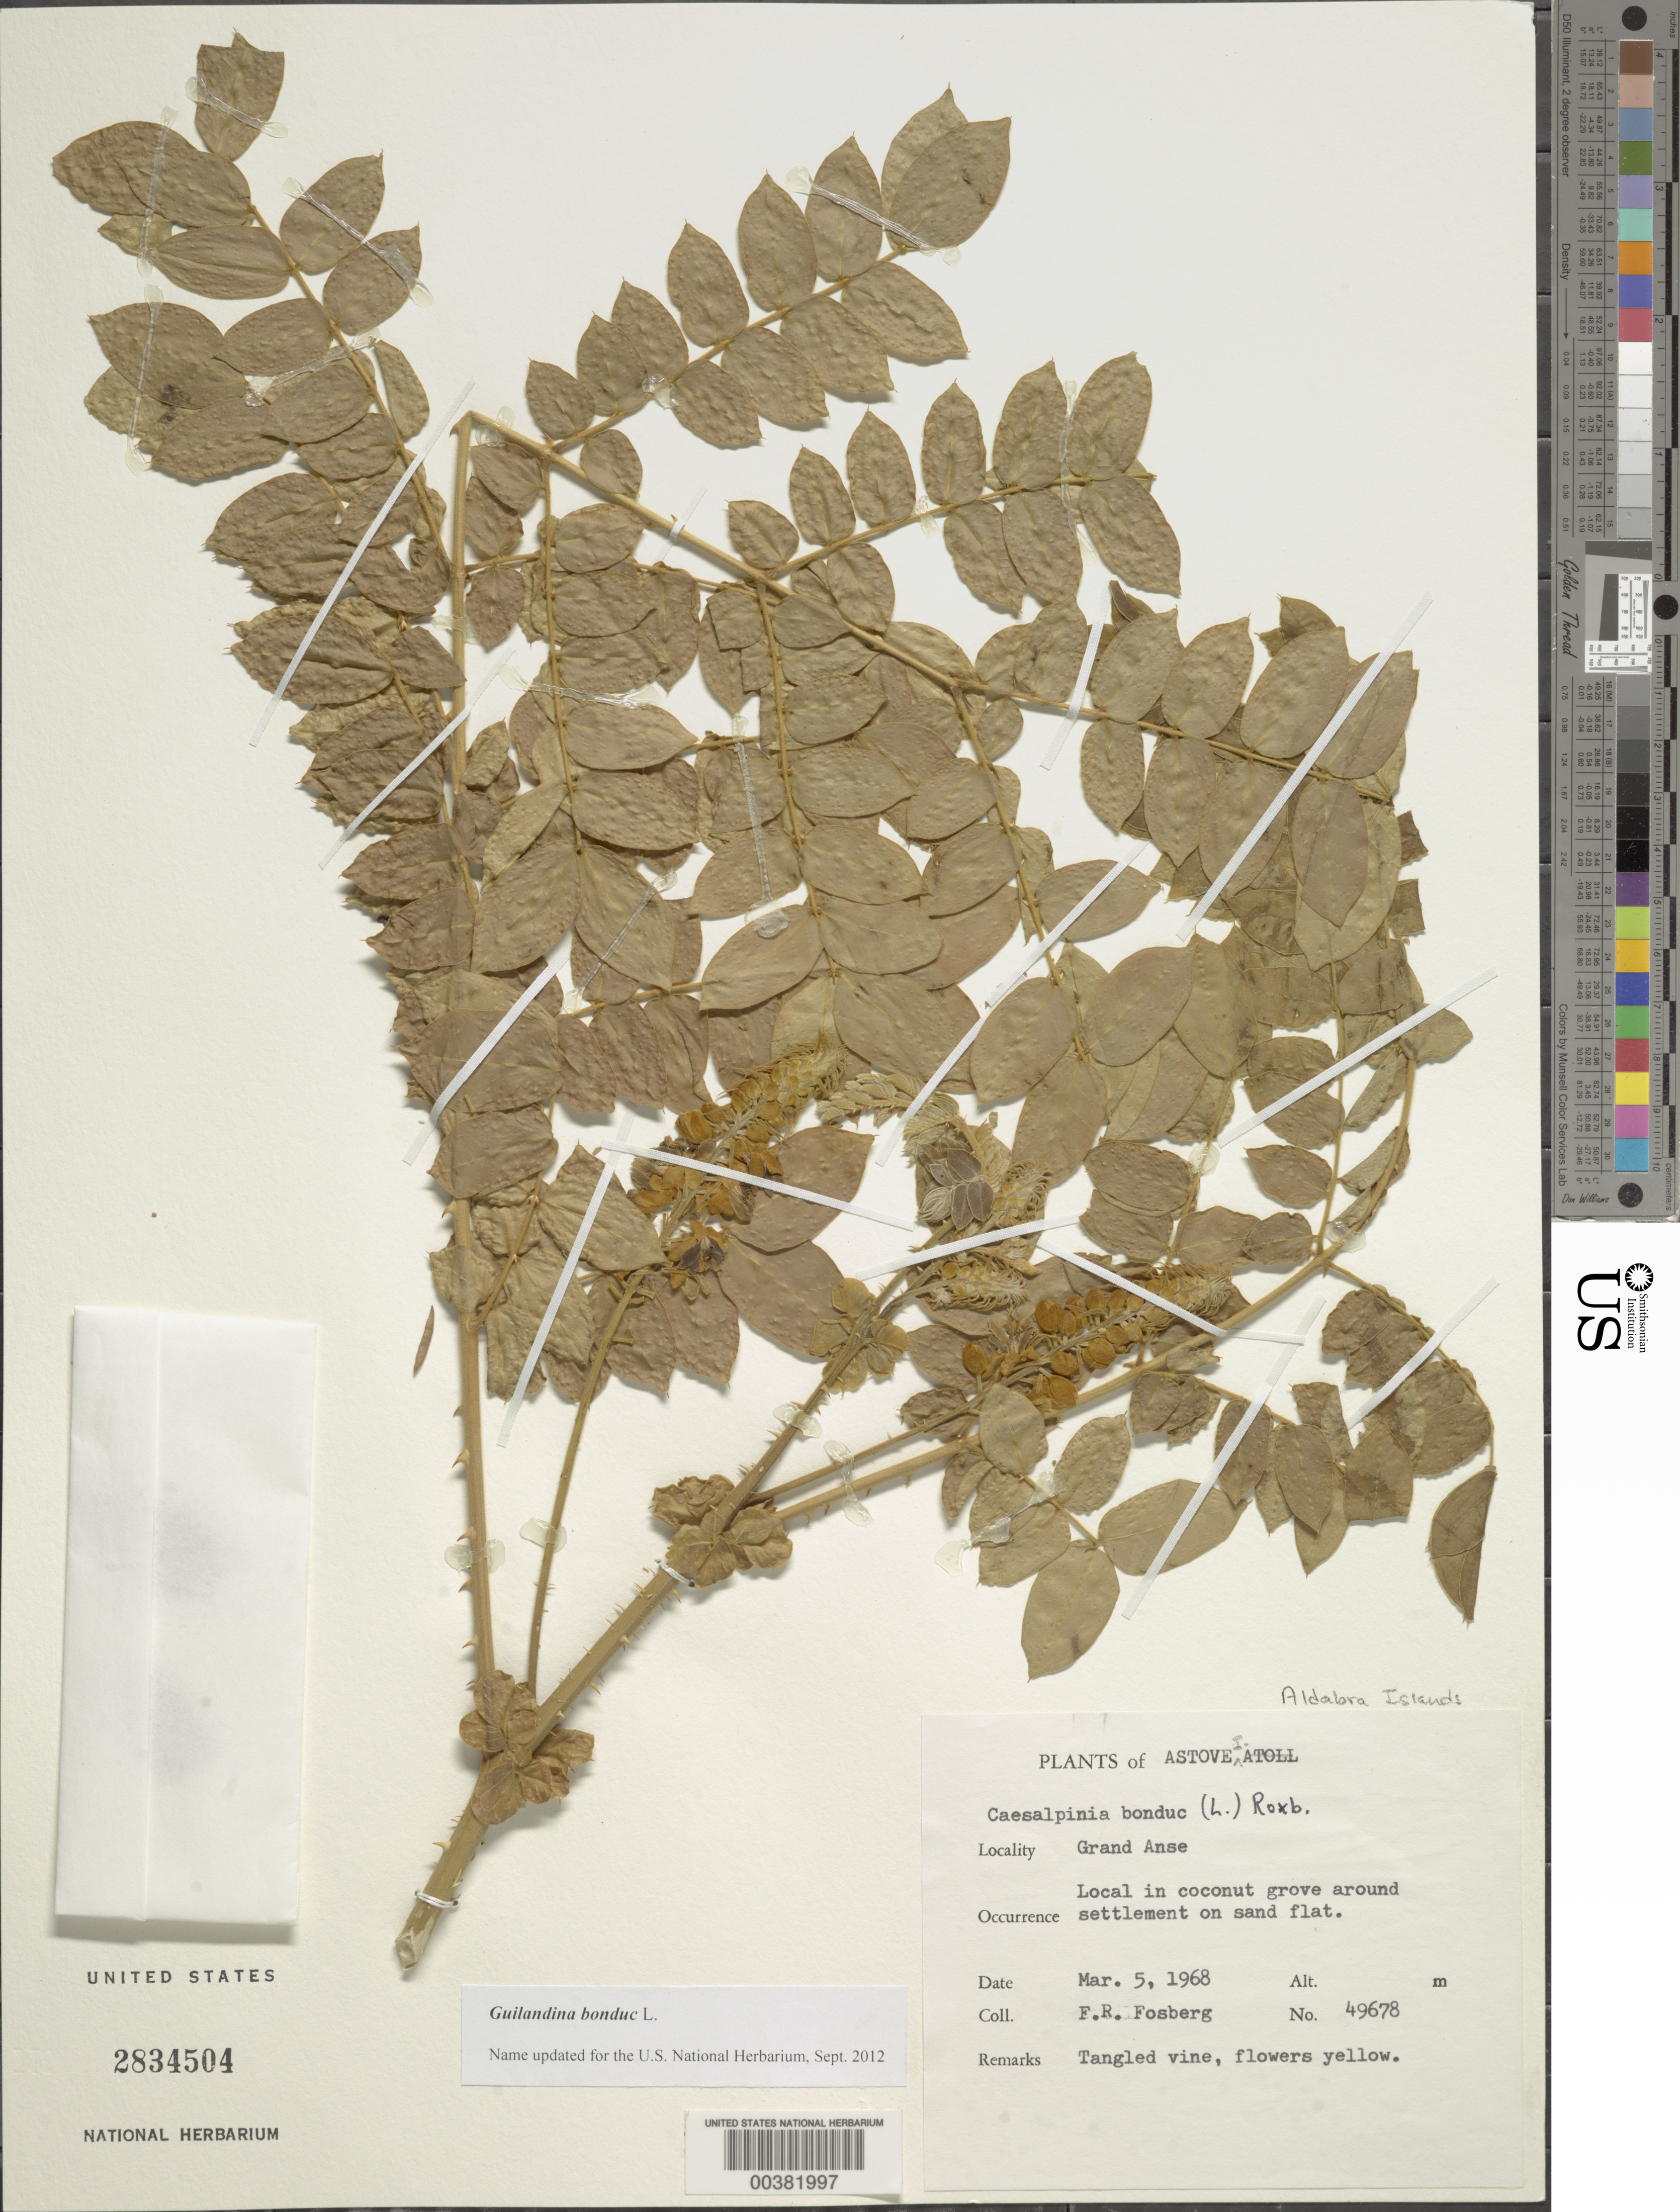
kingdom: Plantae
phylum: Tracheophyta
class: Magnoliopsida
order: Fabales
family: Fabaceae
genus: Guilandina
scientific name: Guilandina bonduc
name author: L.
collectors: F. R. Fosberg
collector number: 49678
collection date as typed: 05 Mar 1968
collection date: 1968-03-05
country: Seychelles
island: Aldabra Atoll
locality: South Islet, Grand Anse; in coconut grove around settlement. [South Island part of Aldabra Island (Atoll)?]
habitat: On sand flat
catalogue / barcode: US 2834504